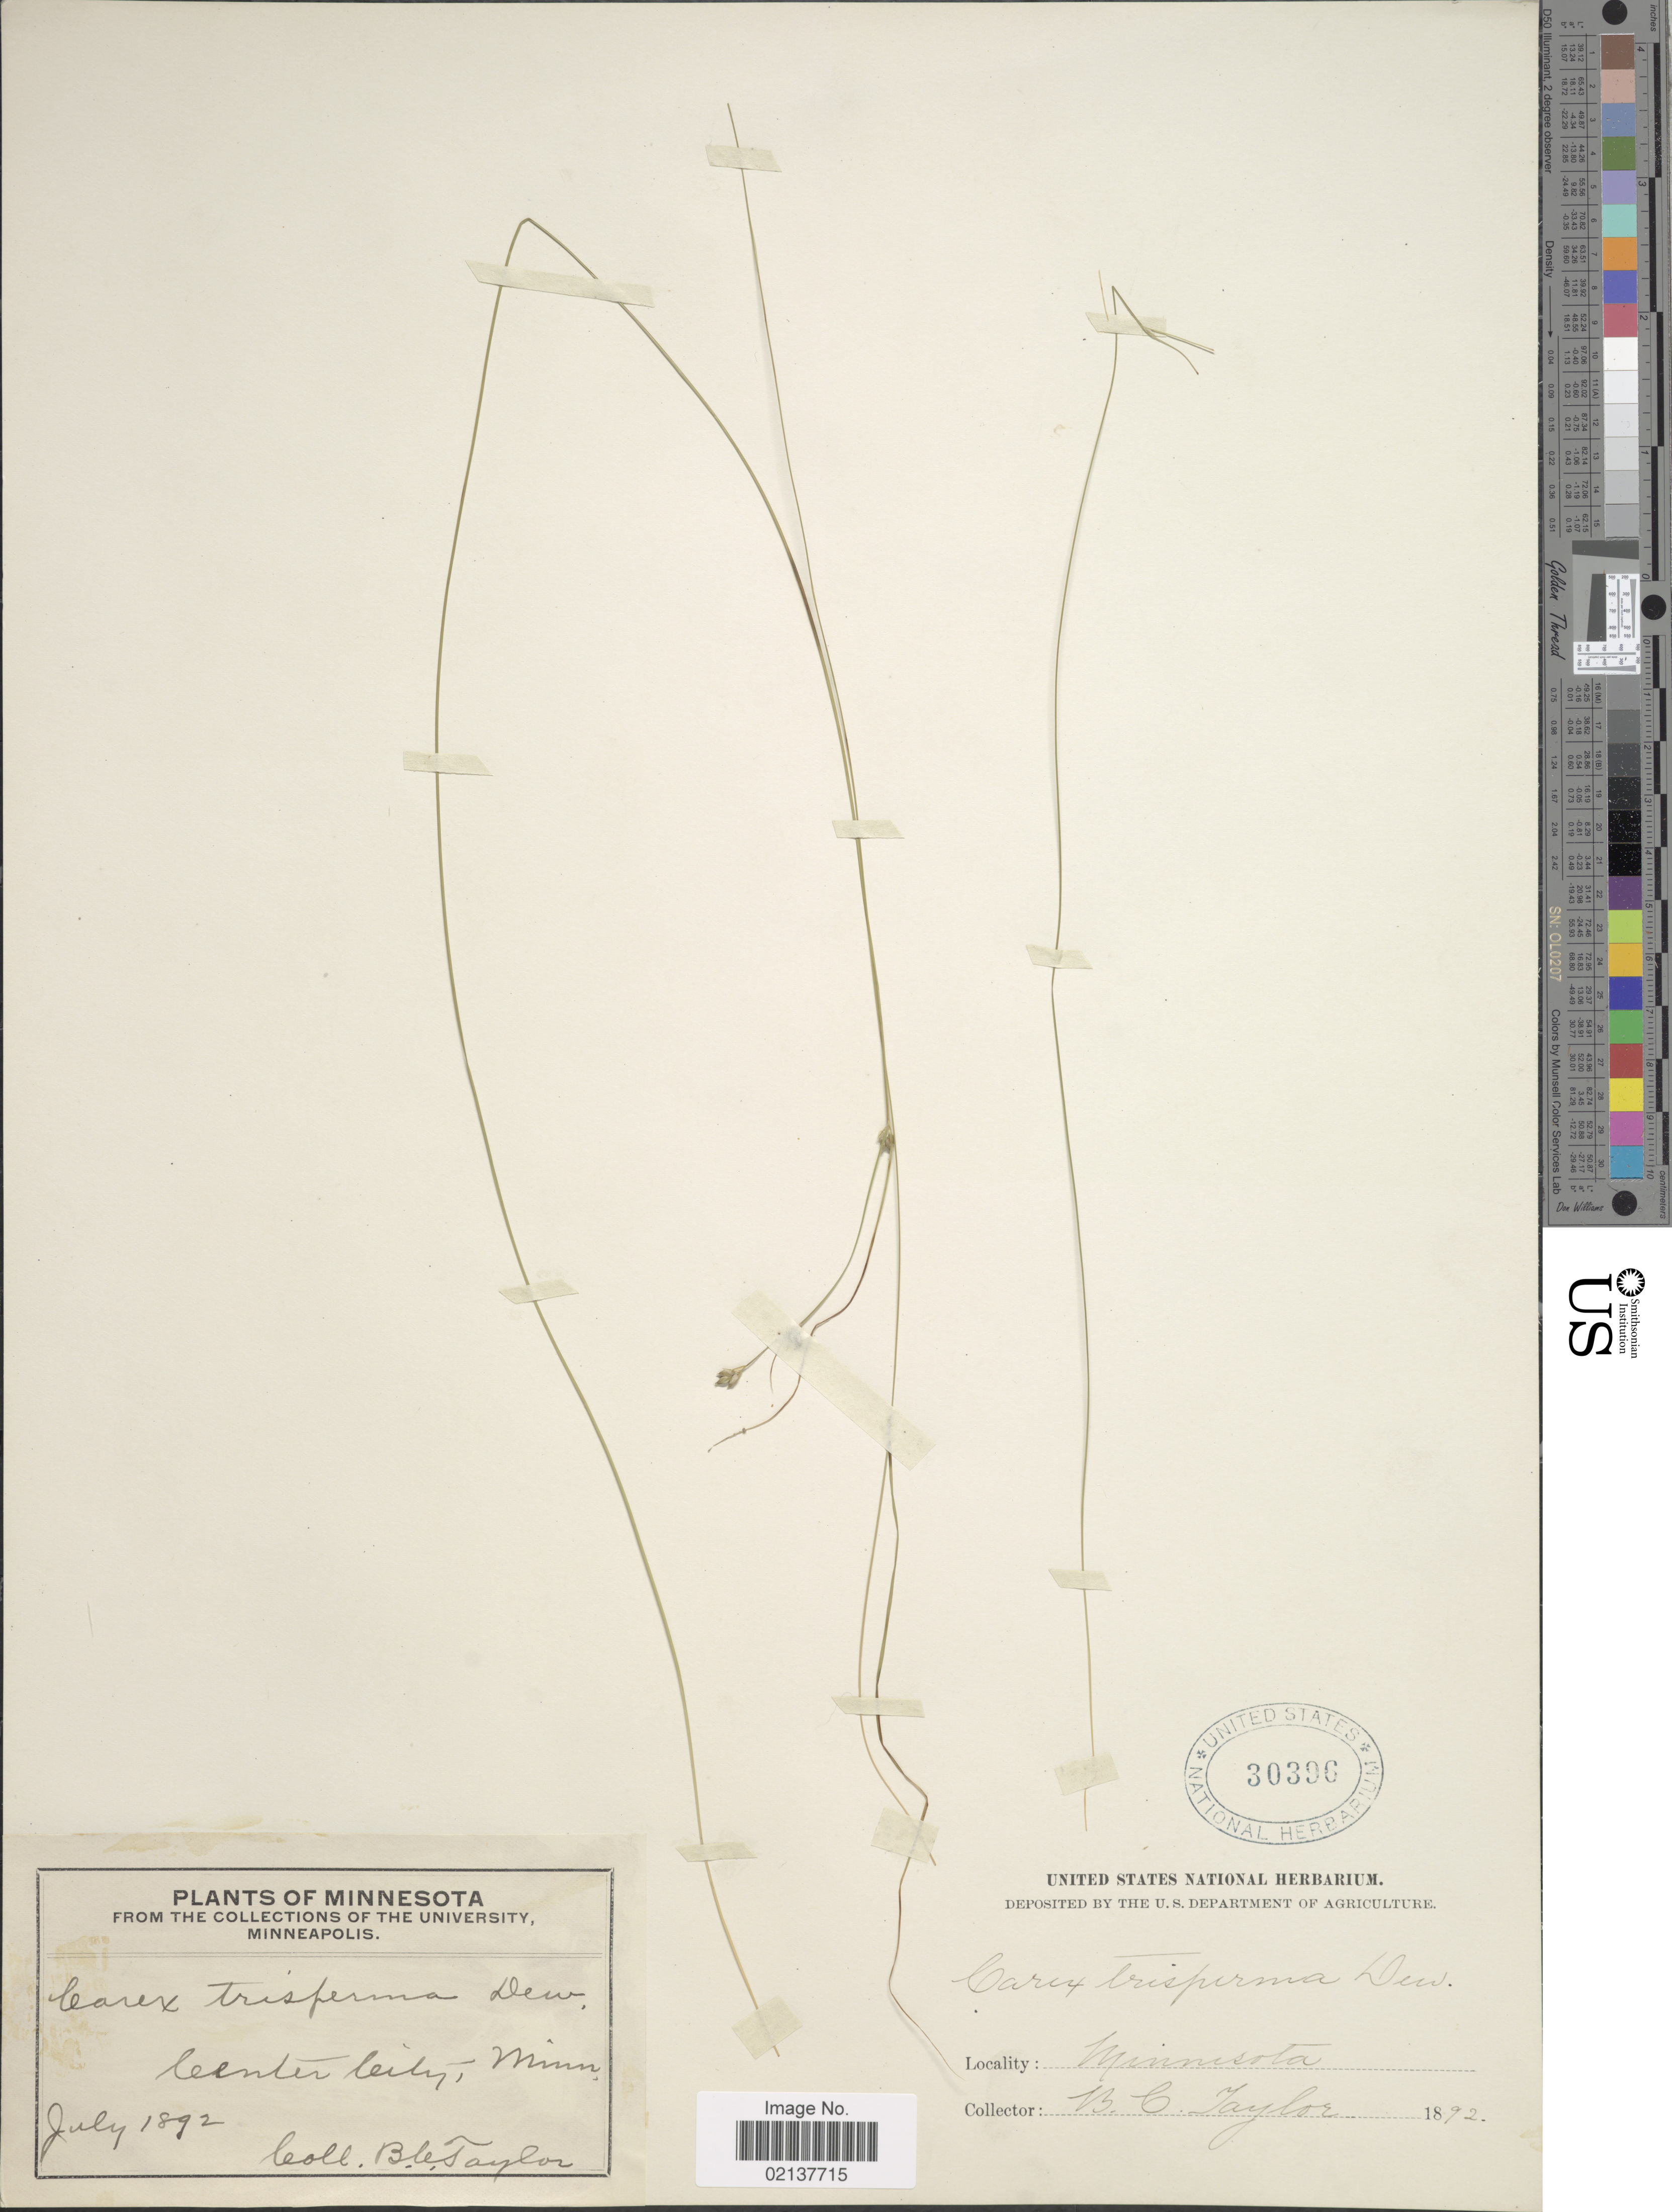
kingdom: Plantae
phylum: Tracheophyta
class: Liliopsida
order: Poales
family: Cyperaceae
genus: Carex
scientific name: Carex trisperma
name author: Dewey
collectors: B. C. Taylor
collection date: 1892-07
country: United States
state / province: Minnesota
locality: Center City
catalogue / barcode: US 30396